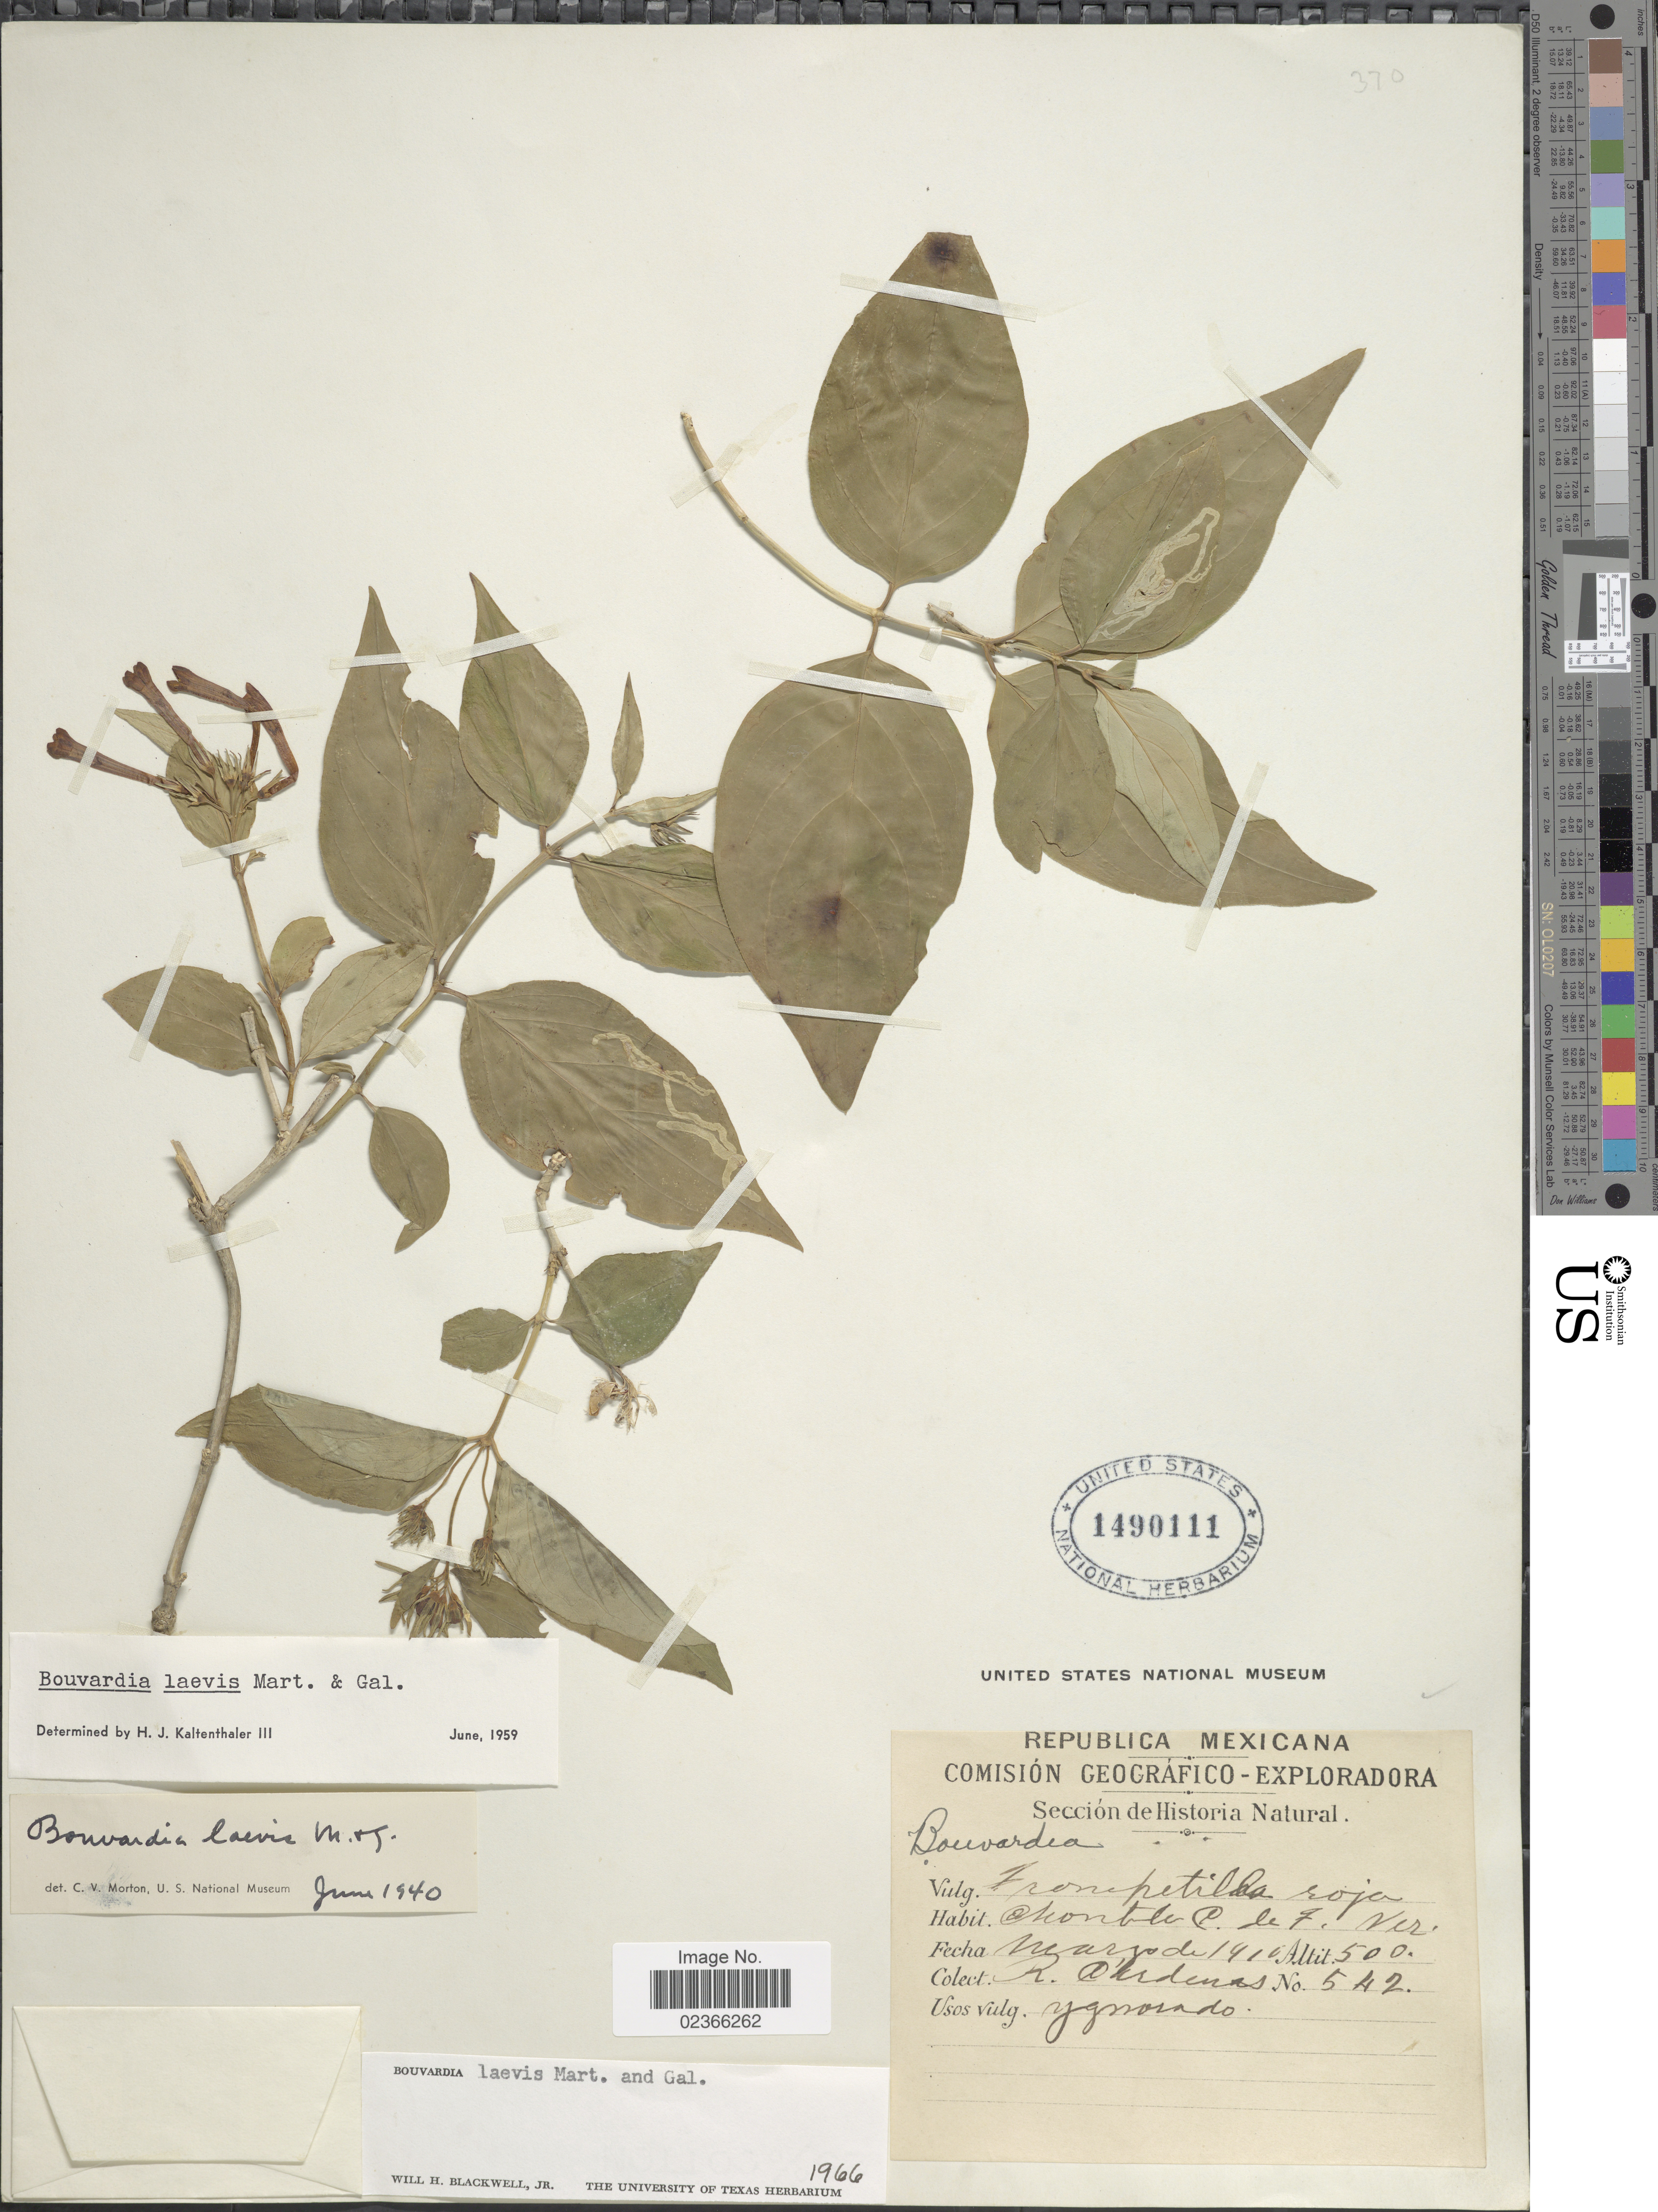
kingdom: Plantae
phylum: Tracheophyta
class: Magnoliopsida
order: Gentianales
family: Rubiaceae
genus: Bouvardia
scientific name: Bouvardia laevis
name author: M. Martens & Galeotti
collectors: R. Cárdenas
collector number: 542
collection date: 1910-03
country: Mexico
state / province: Veracruz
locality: Chontla C. de T. Ver.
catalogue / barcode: US 1490111